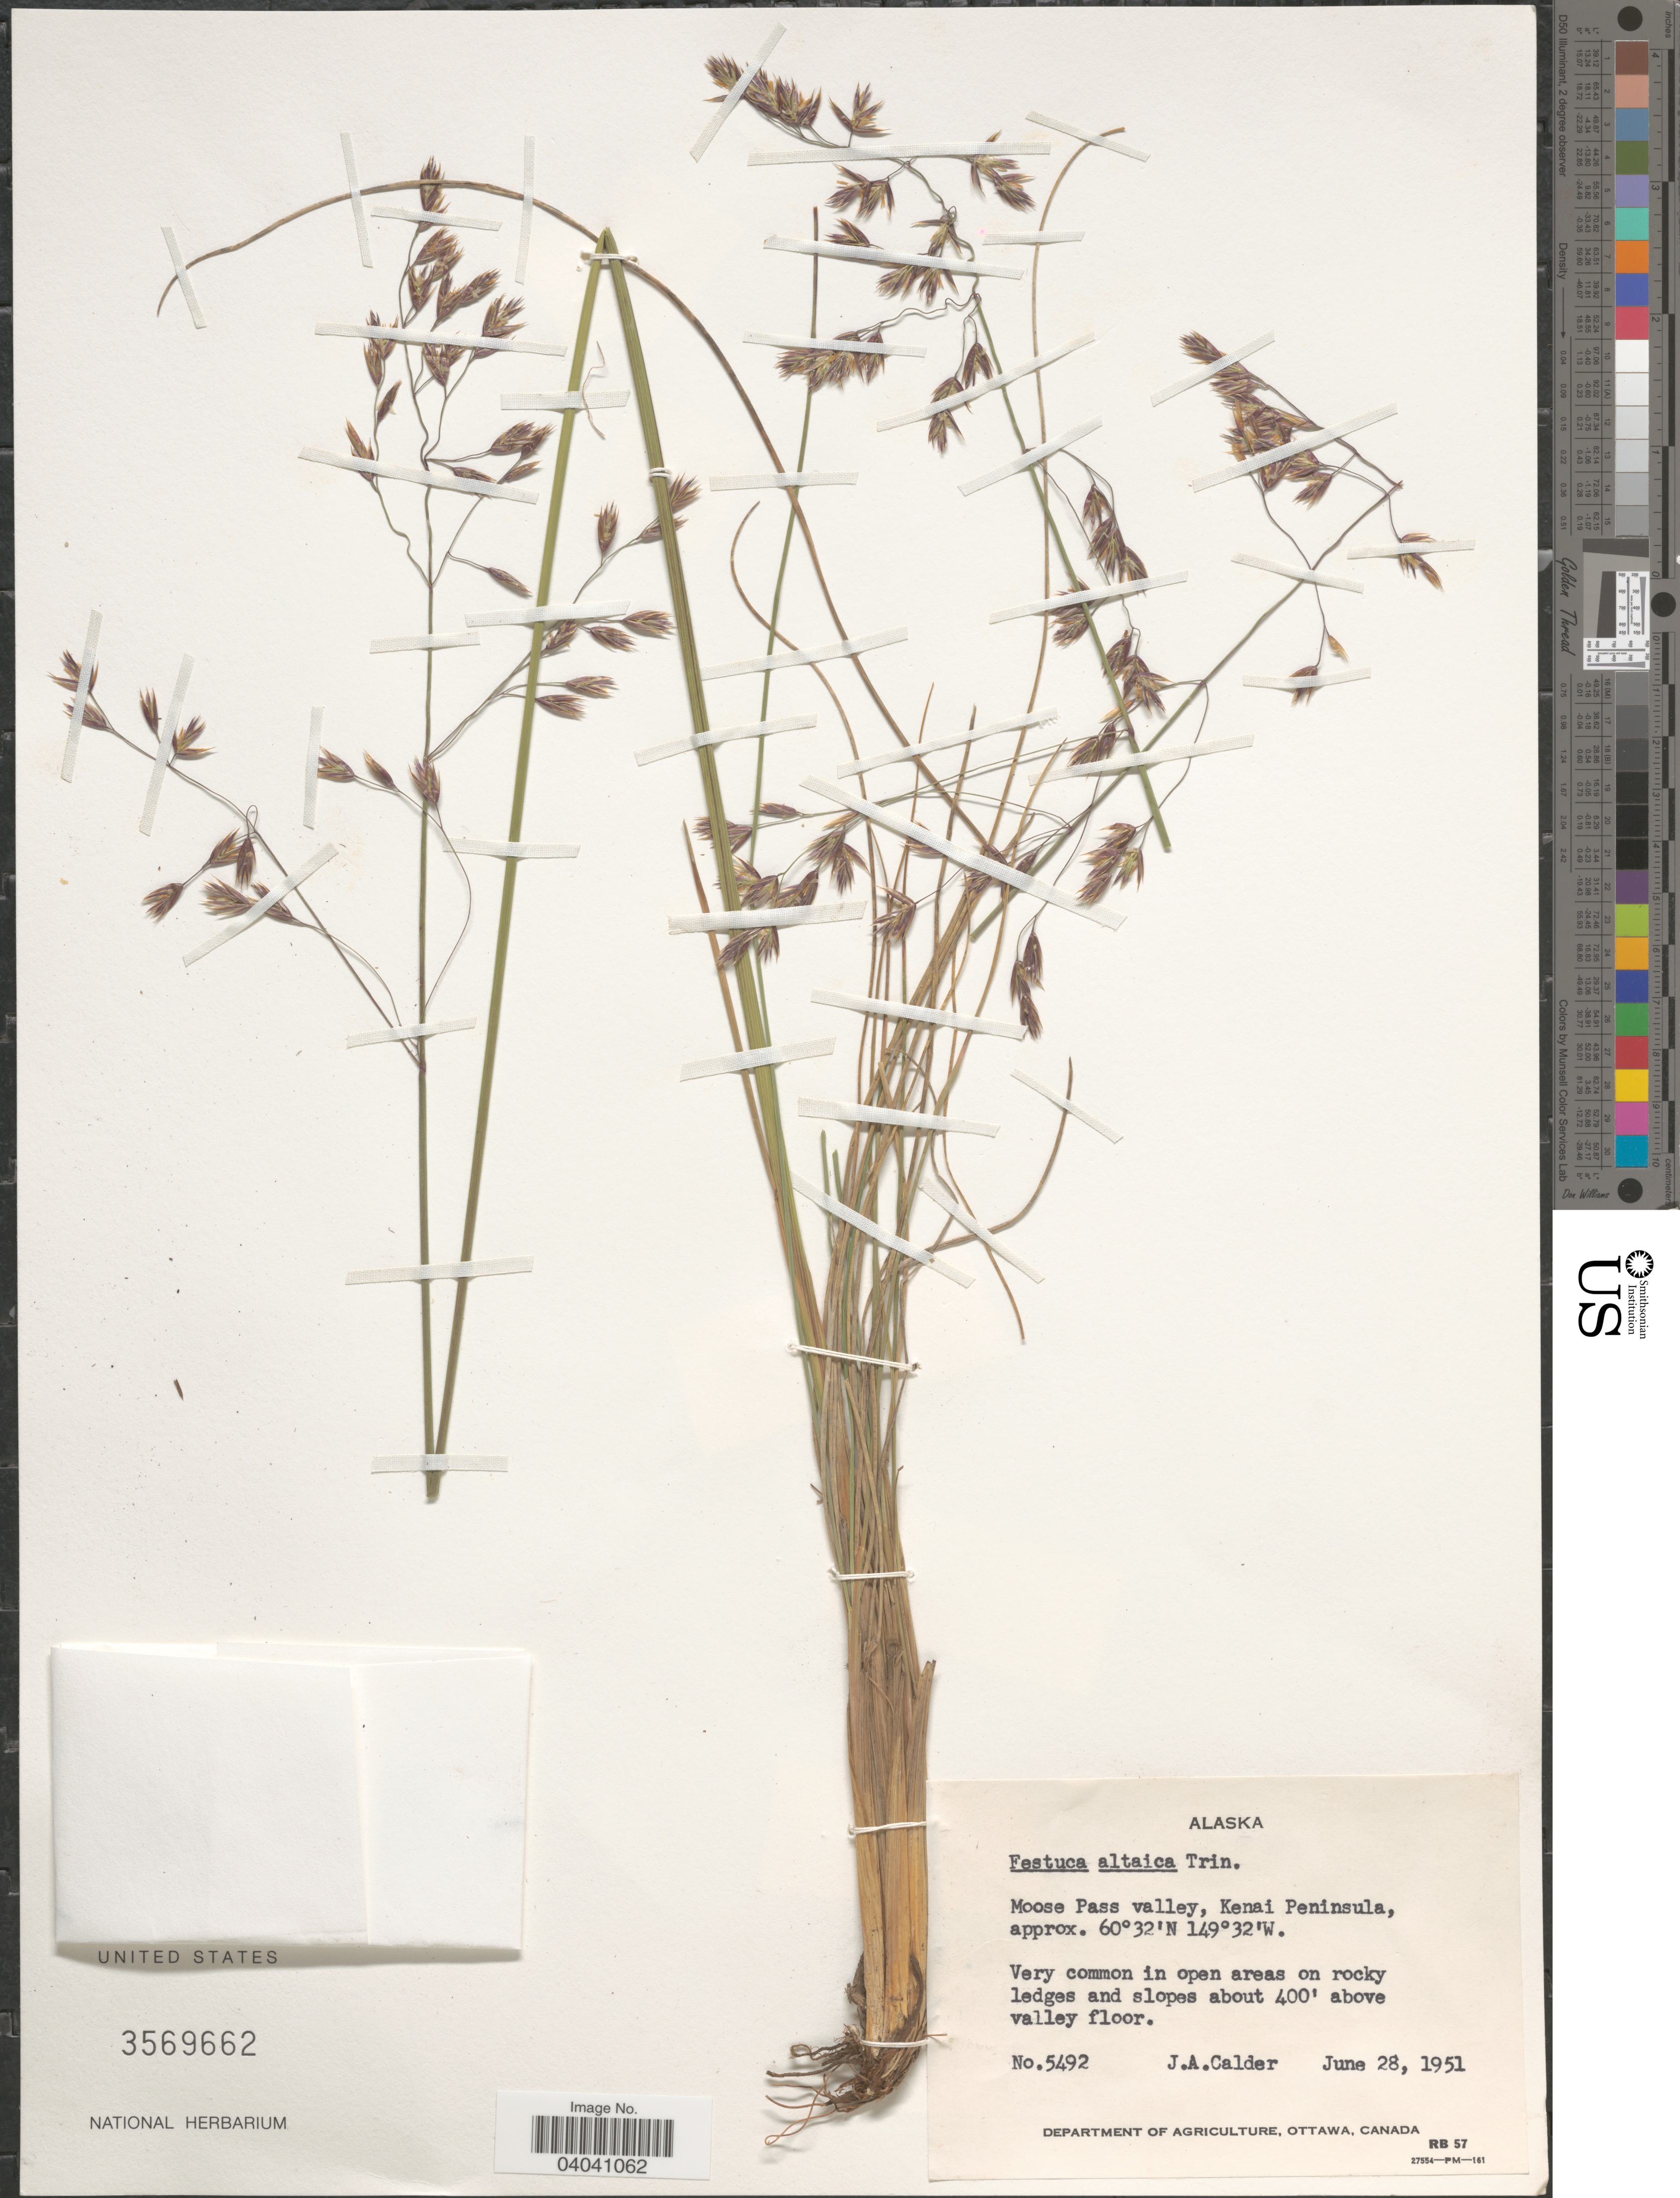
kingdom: Plantae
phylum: Tracheophyta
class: Liliopsida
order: Poales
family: Poaceae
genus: Festuca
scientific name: Festuca altaica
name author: Trin.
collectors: J. A. Calder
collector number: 5492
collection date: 1951-06-28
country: United States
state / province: Alaska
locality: Moose Pass valley, Kenai Peninsula.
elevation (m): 122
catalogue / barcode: US 3569662